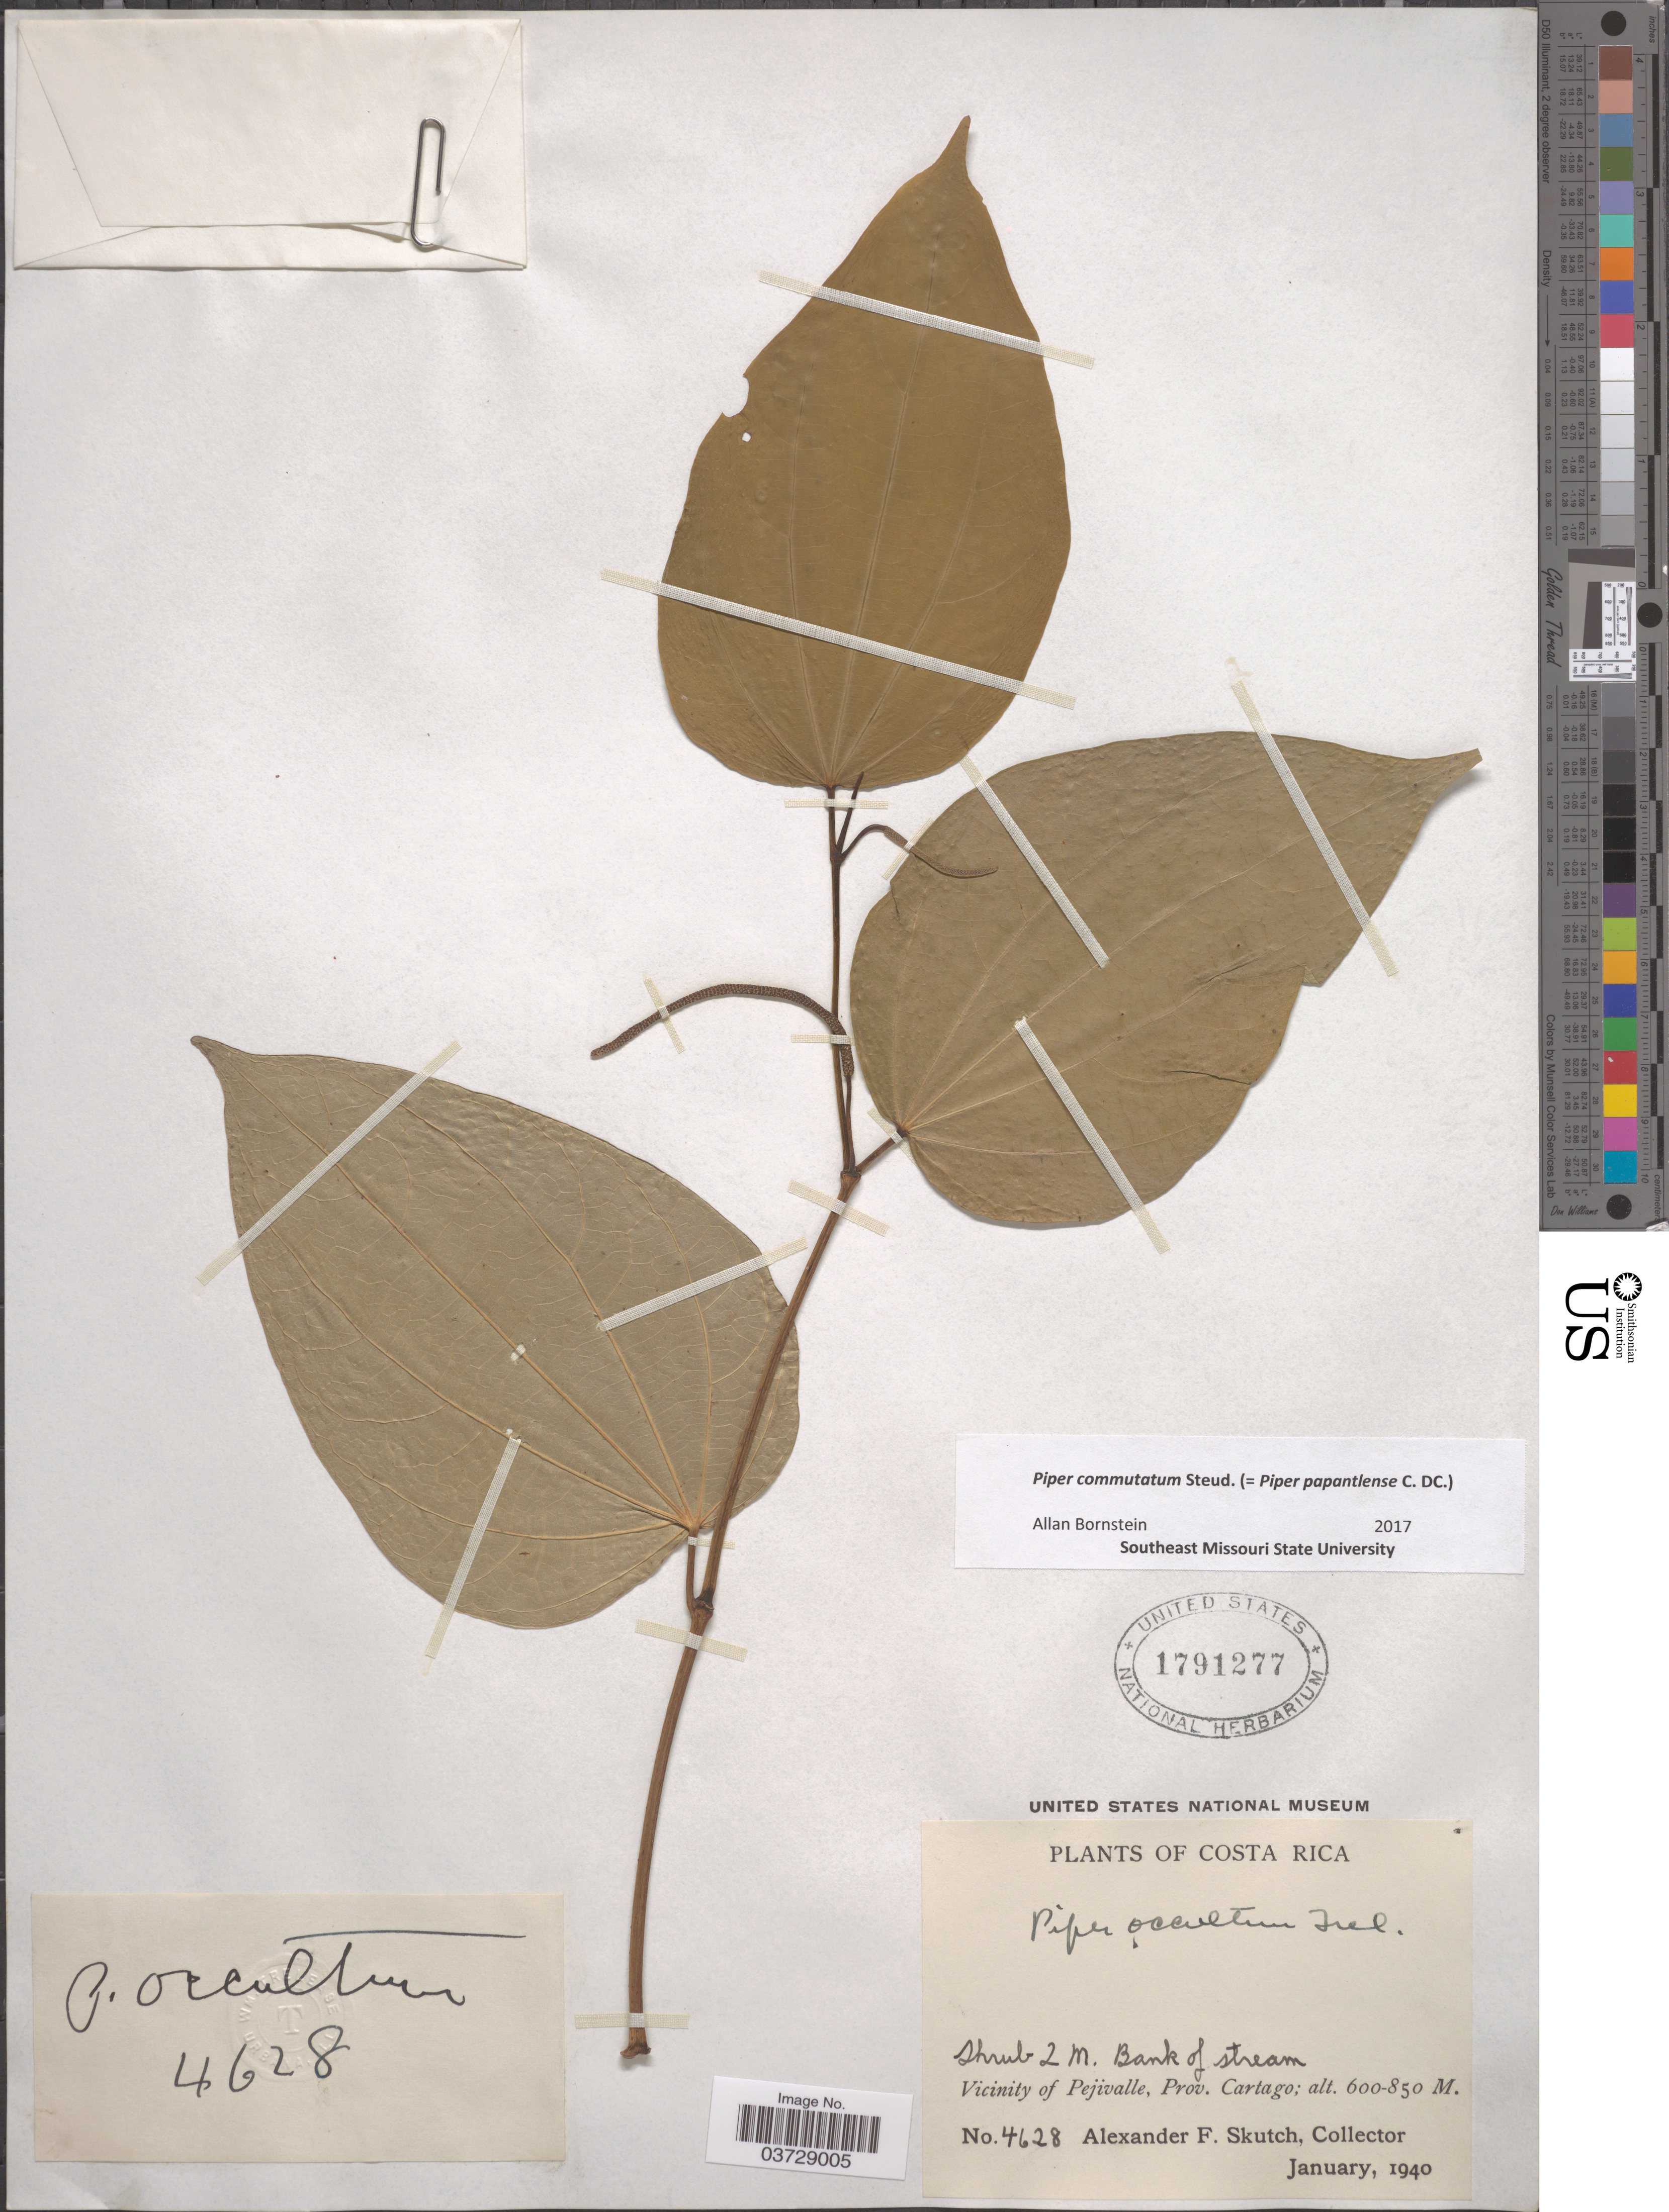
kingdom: Plantae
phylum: Tracheophyta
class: Magnoliopsida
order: Piperales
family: Piperaceae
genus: Piper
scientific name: Piper commutatum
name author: Steud.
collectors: A. F. Skutch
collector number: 4628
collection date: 1940-01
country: Costa Rica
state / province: Cartago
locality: Bank of stream. Vicinity of Pejivalle.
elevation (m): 600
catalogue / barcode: US 1791227